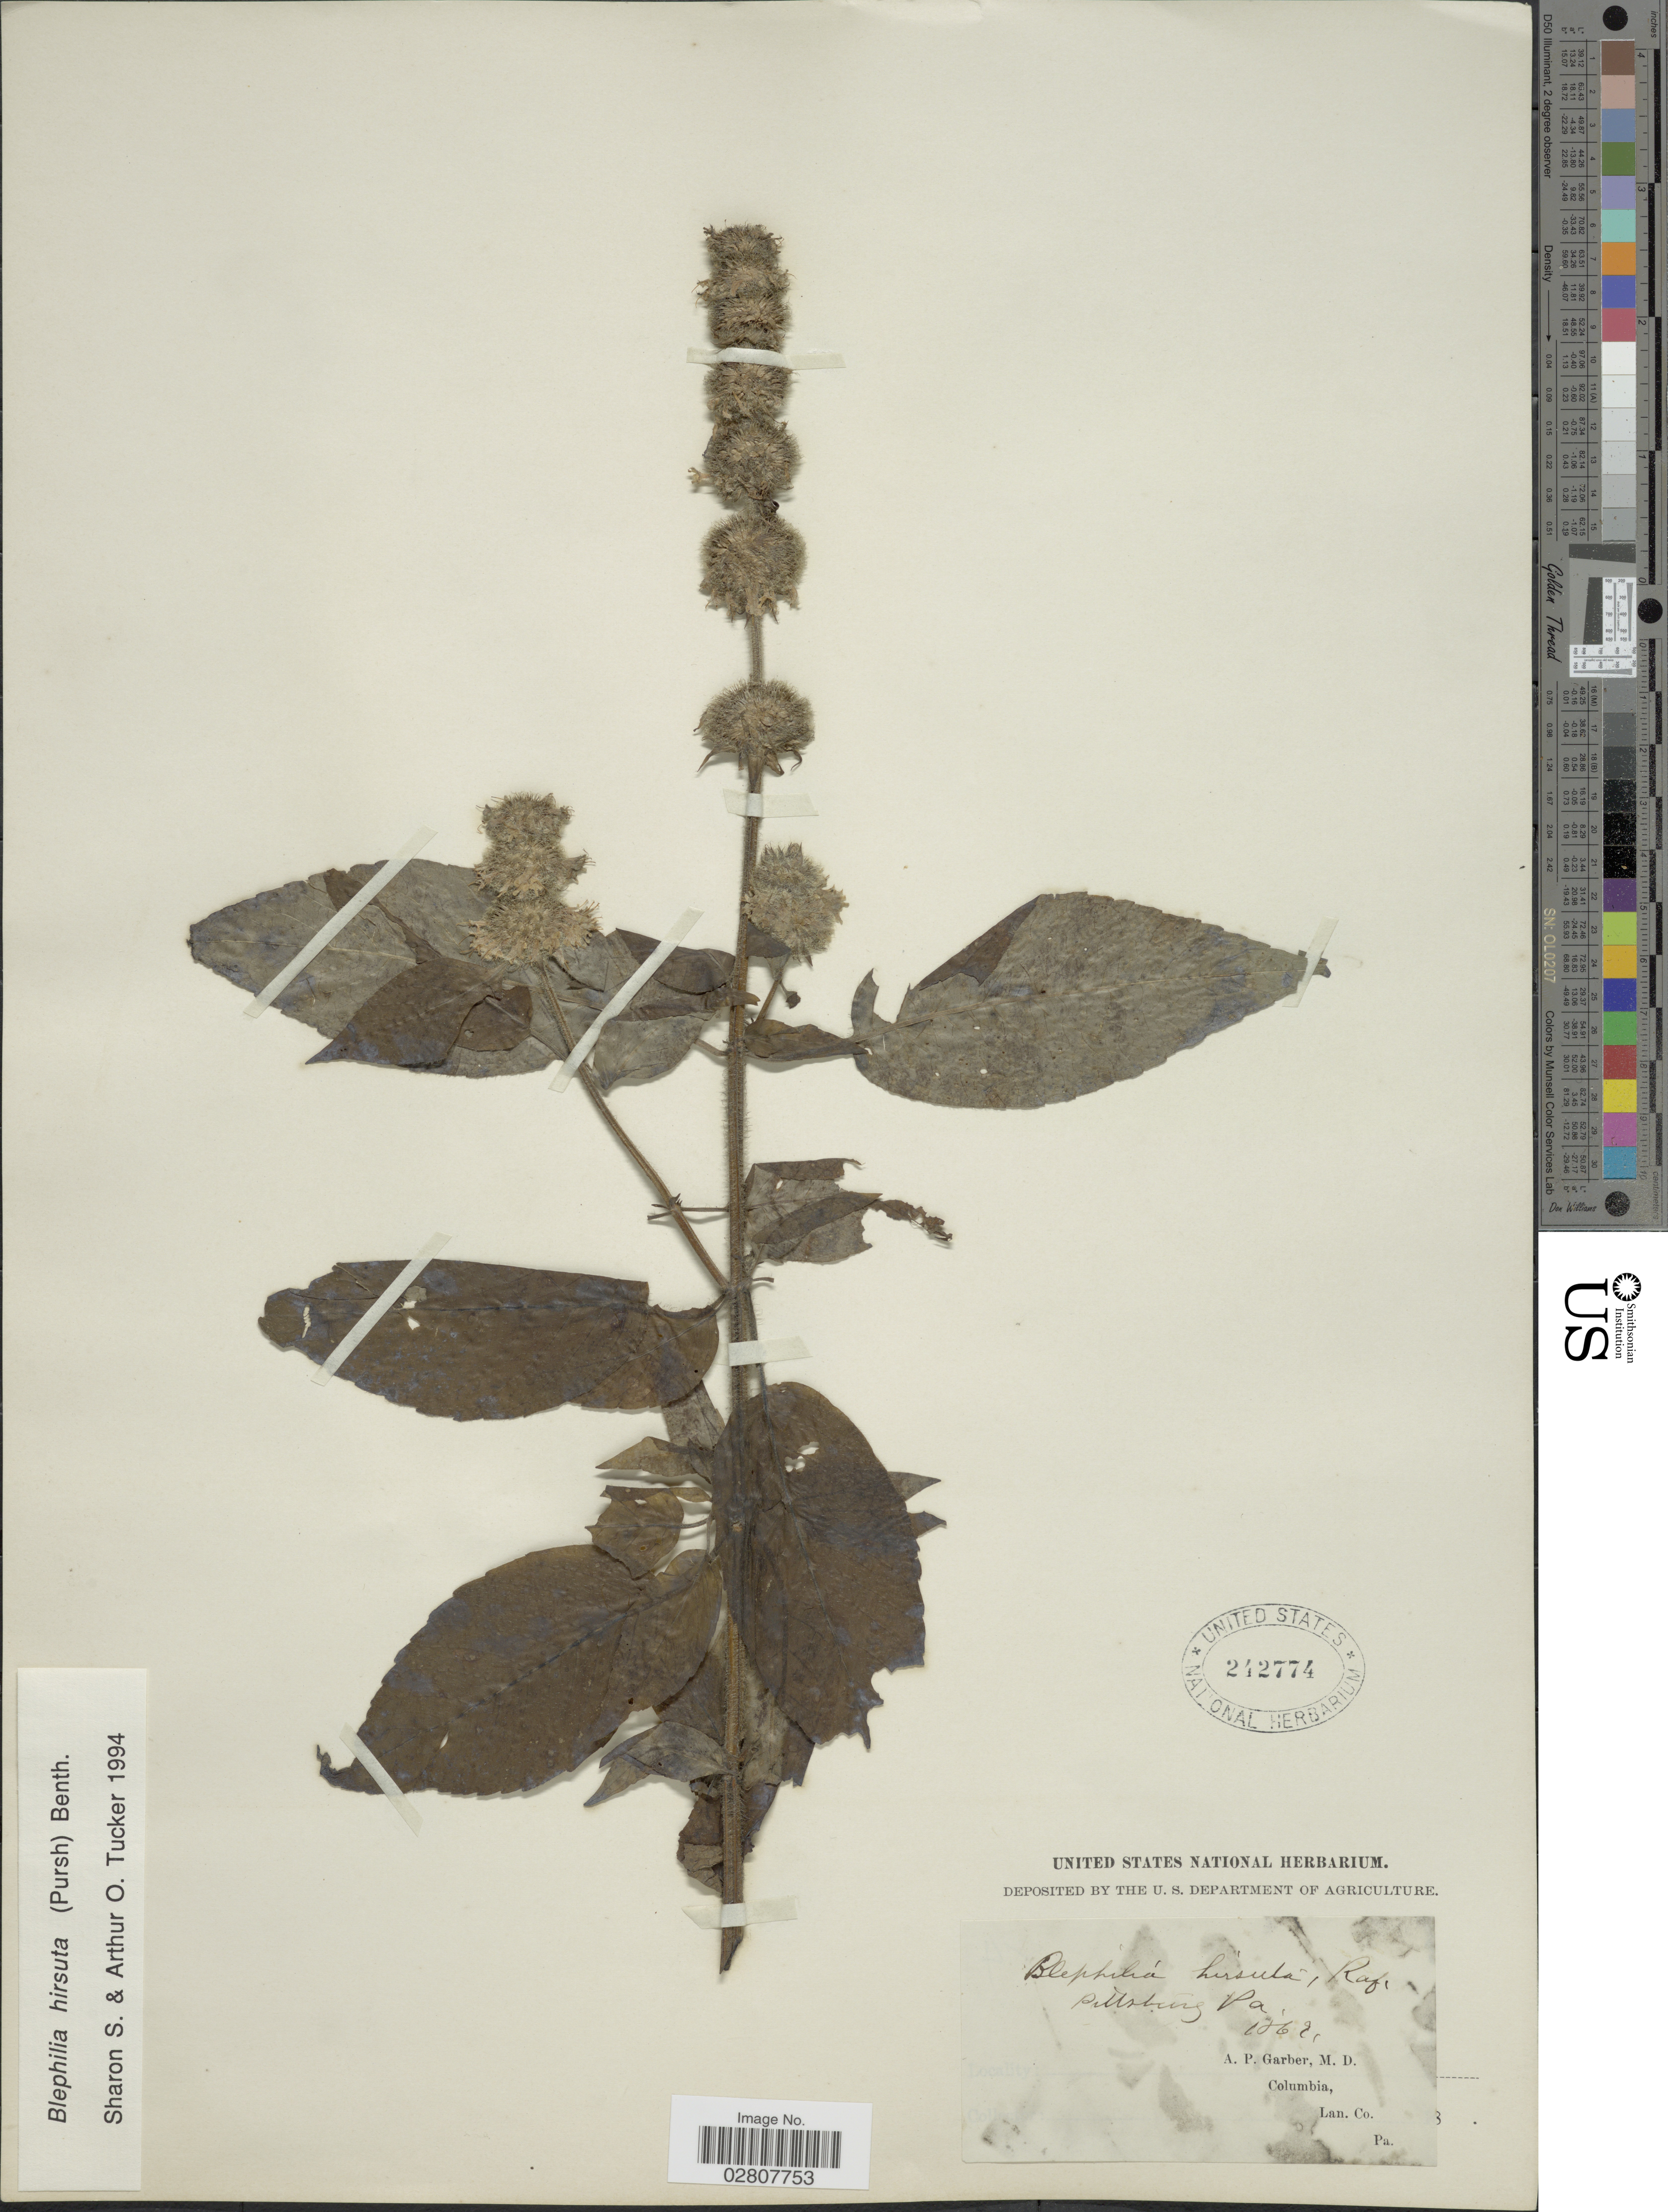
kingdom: Plantae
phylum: Tracheophyta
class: Magnoliopsida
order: Lamiales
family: Lamiaceae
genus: Blephilia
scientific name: Blephilia hirsuta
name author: (Pursh) Benth.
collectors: A. P. Garber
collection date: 1862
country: United States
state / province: Pennsylvania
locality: Pittsburg.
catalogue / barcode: US 242774